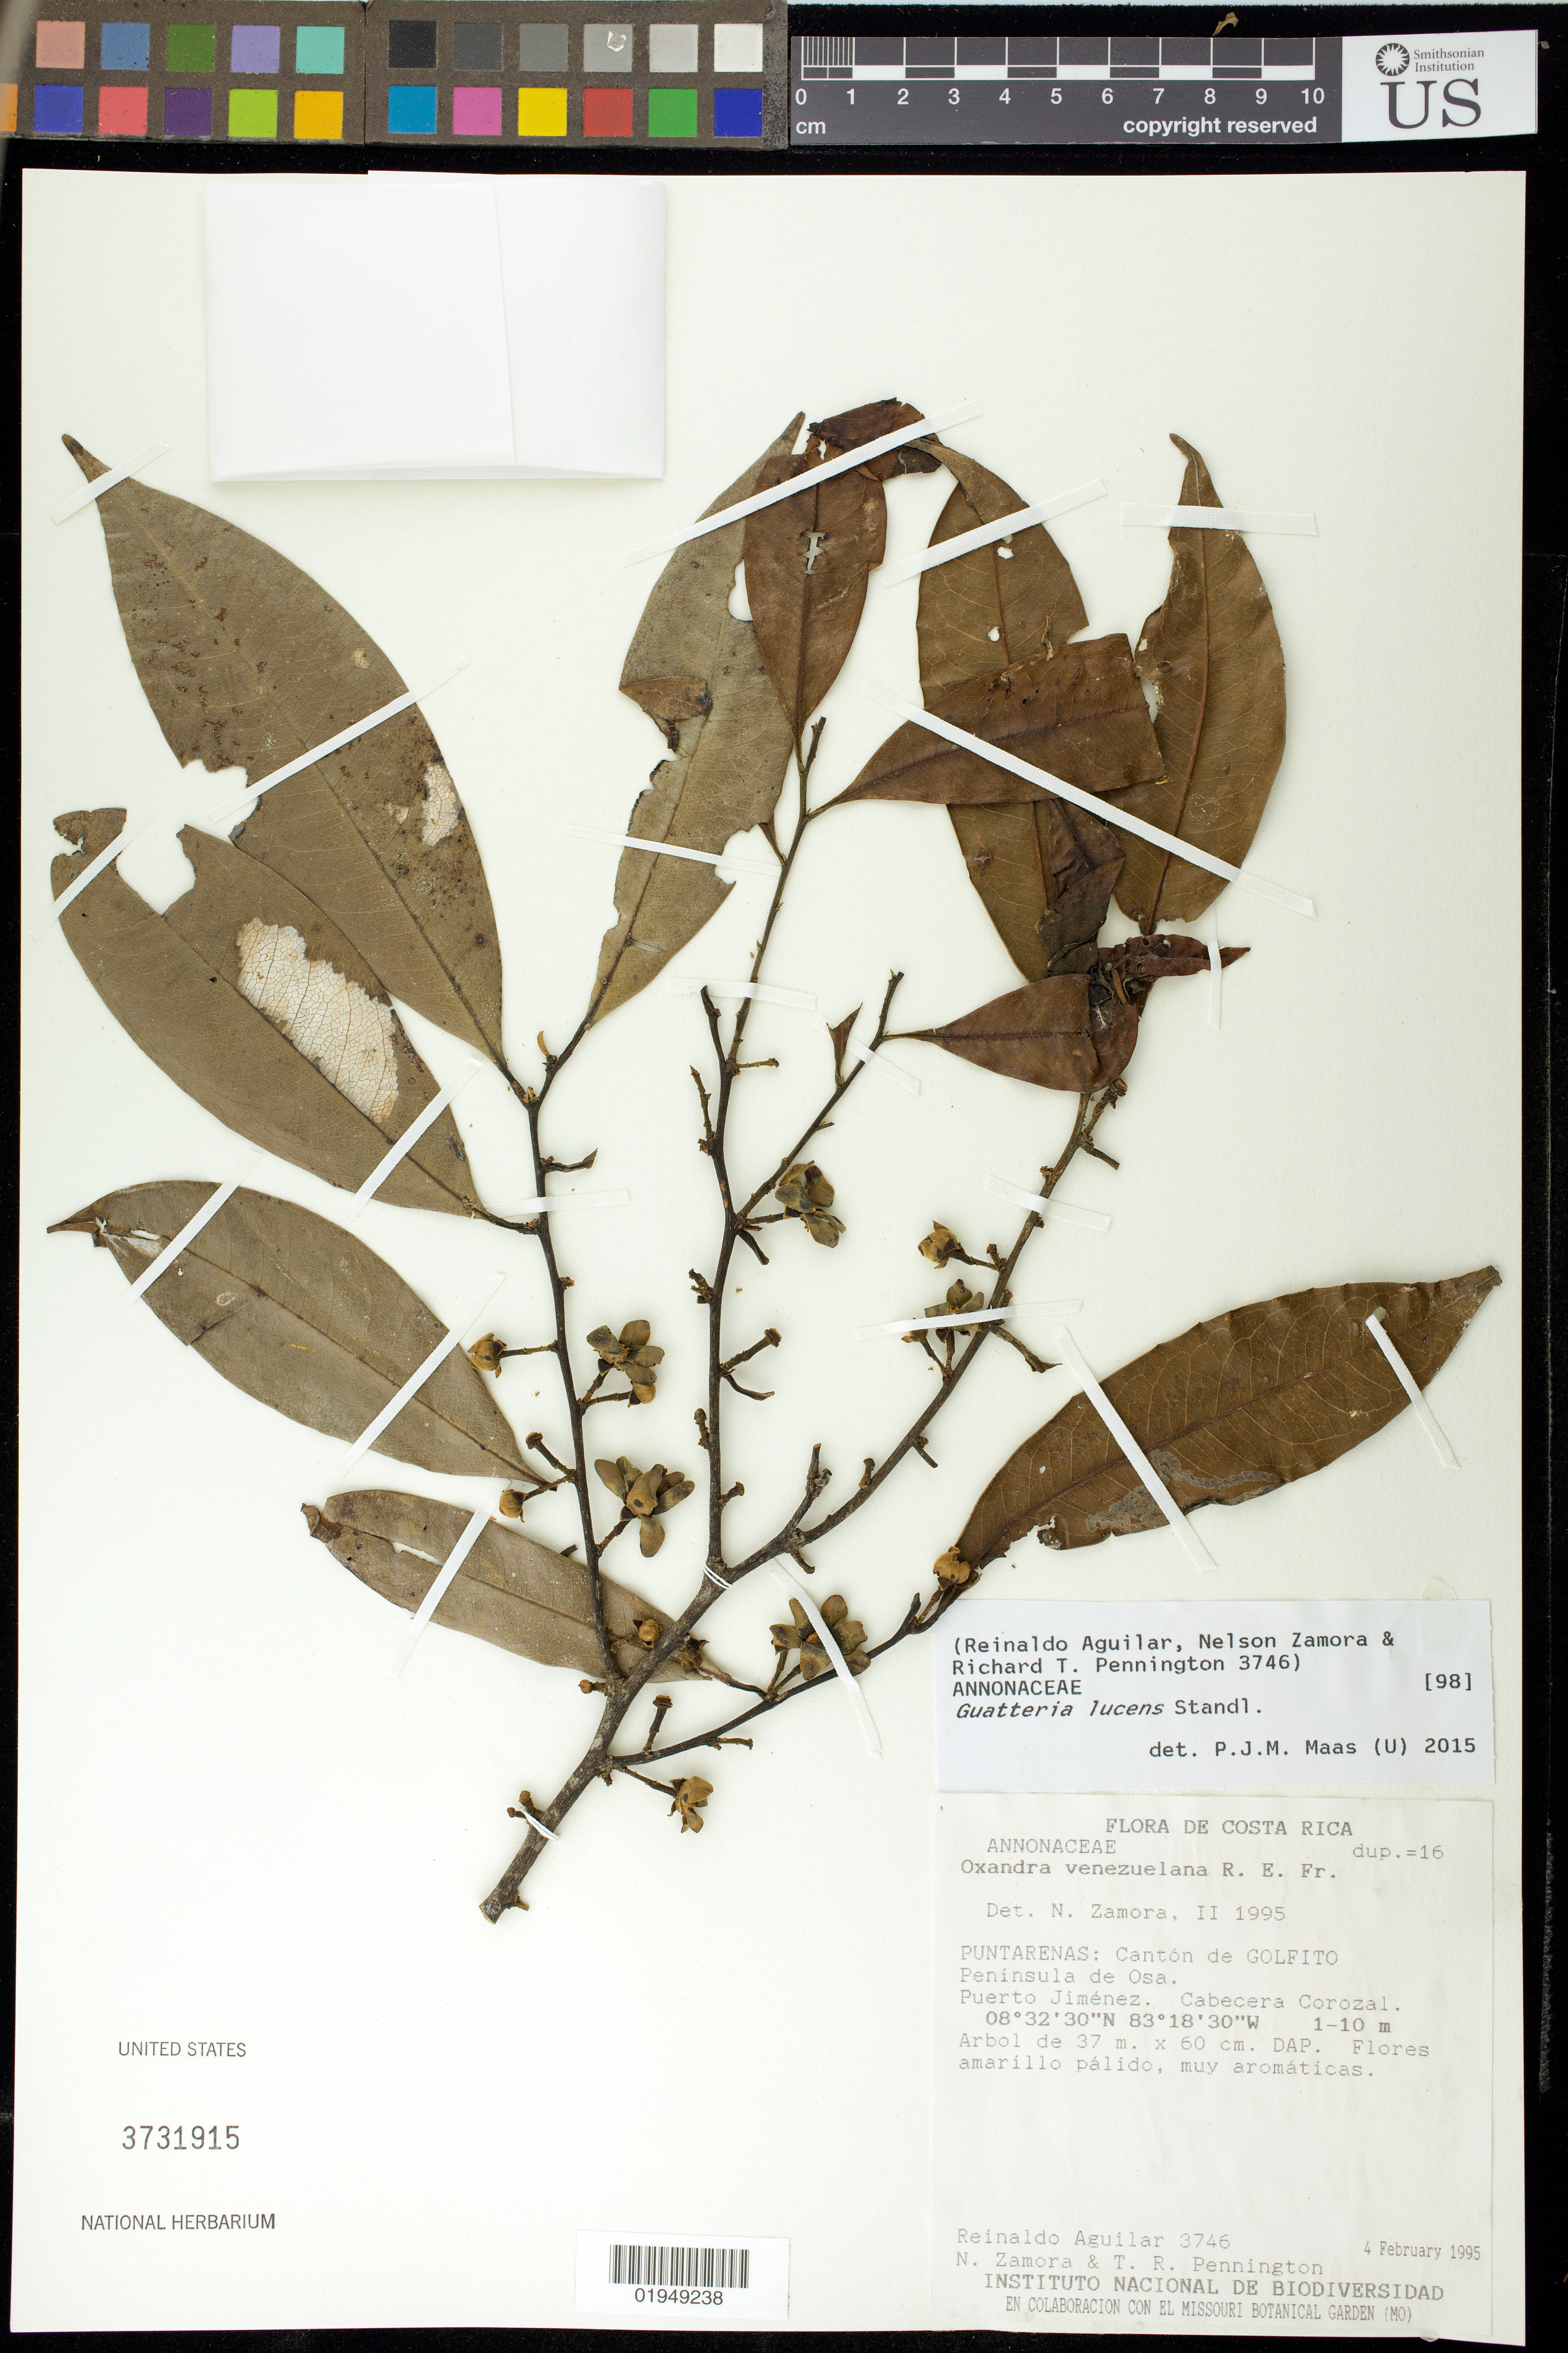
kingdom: Plantae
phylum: Tracheophyta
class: Magnoliopsida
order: Magnoliales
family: Annonaceae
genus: Guatteria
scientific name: Guatteria lucens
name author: Standl.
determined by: Maas, Paul J. M.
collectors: R. Aguilar et al.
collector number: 3746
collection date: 1995-02-04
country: Costa Rica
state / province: Puntarenas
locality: Cantón de Golfito, Peninsula de Osa. Puerto Jimenez. Cabecera Corozal.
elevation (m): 1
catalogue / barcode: US 3731915